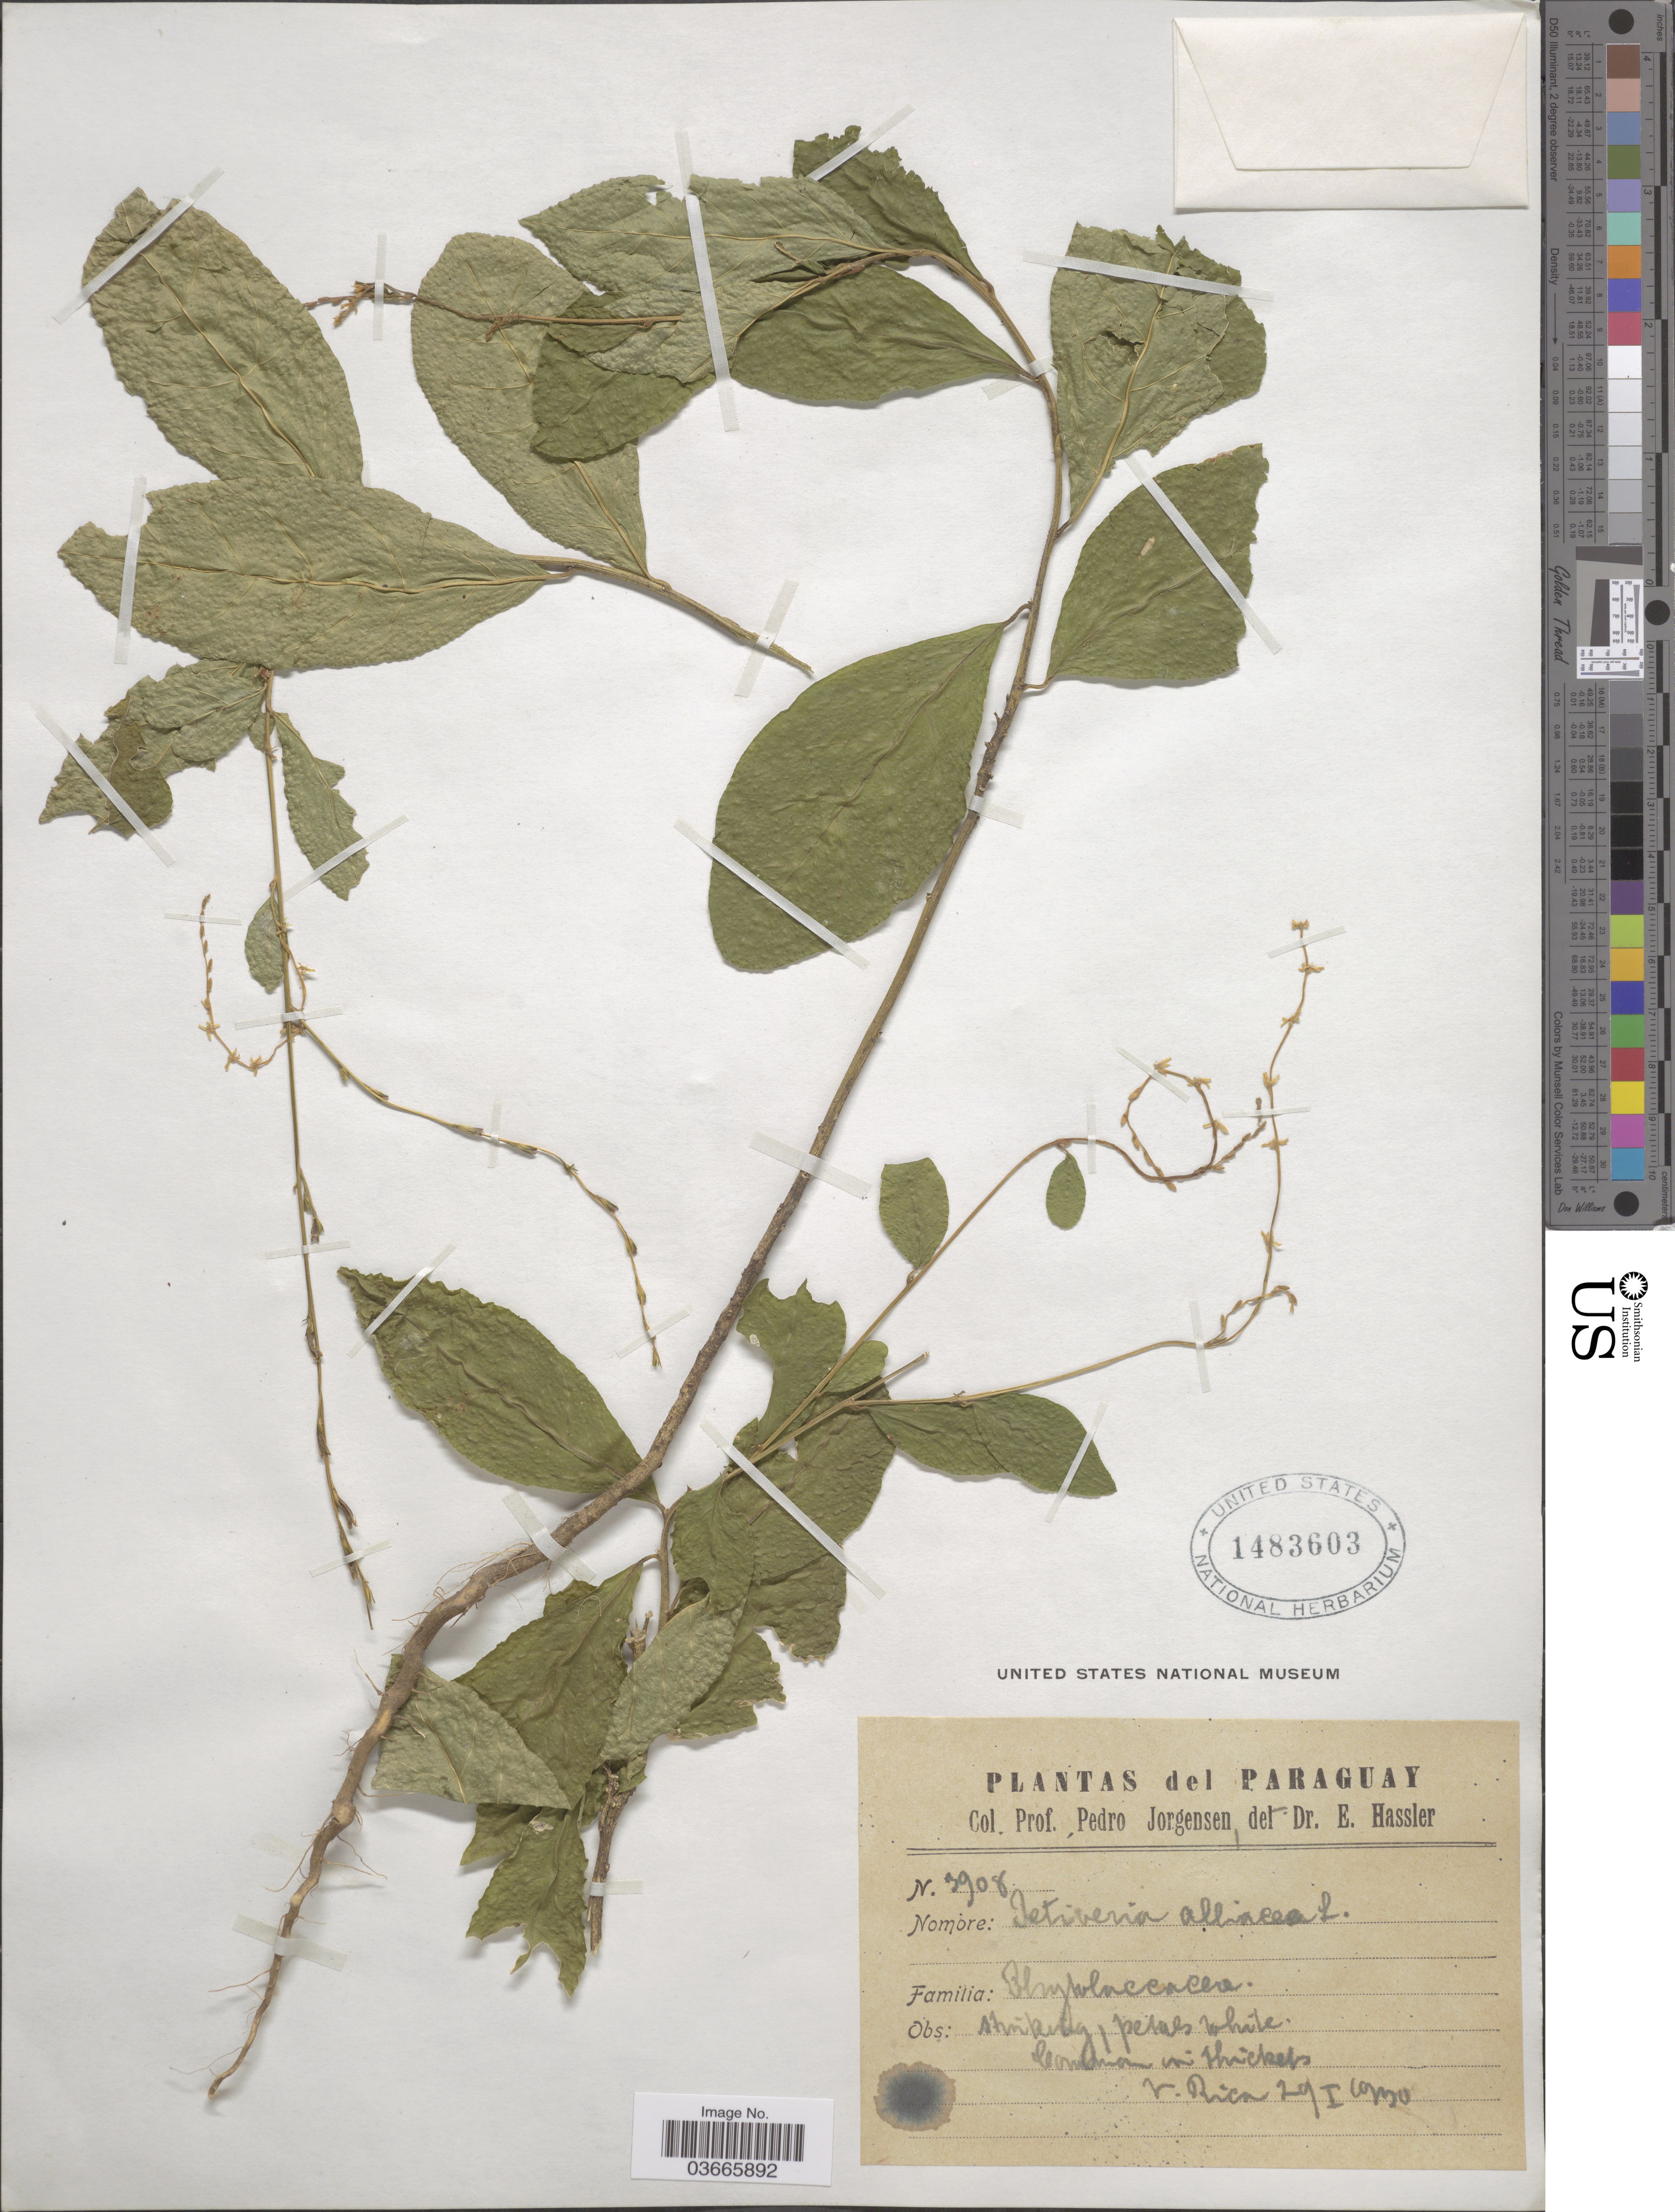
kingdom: Plantae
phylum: Tracheophyta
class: Magnoliopsida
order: Caryophyllales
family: Phytolaccaceae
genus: Petiveria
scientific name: Petiveria alliacea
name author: L.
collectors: P. Jörgensen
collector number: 3908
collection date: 1930-01-29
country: Paraguay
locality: V. Rica.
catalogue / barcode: US 1483603